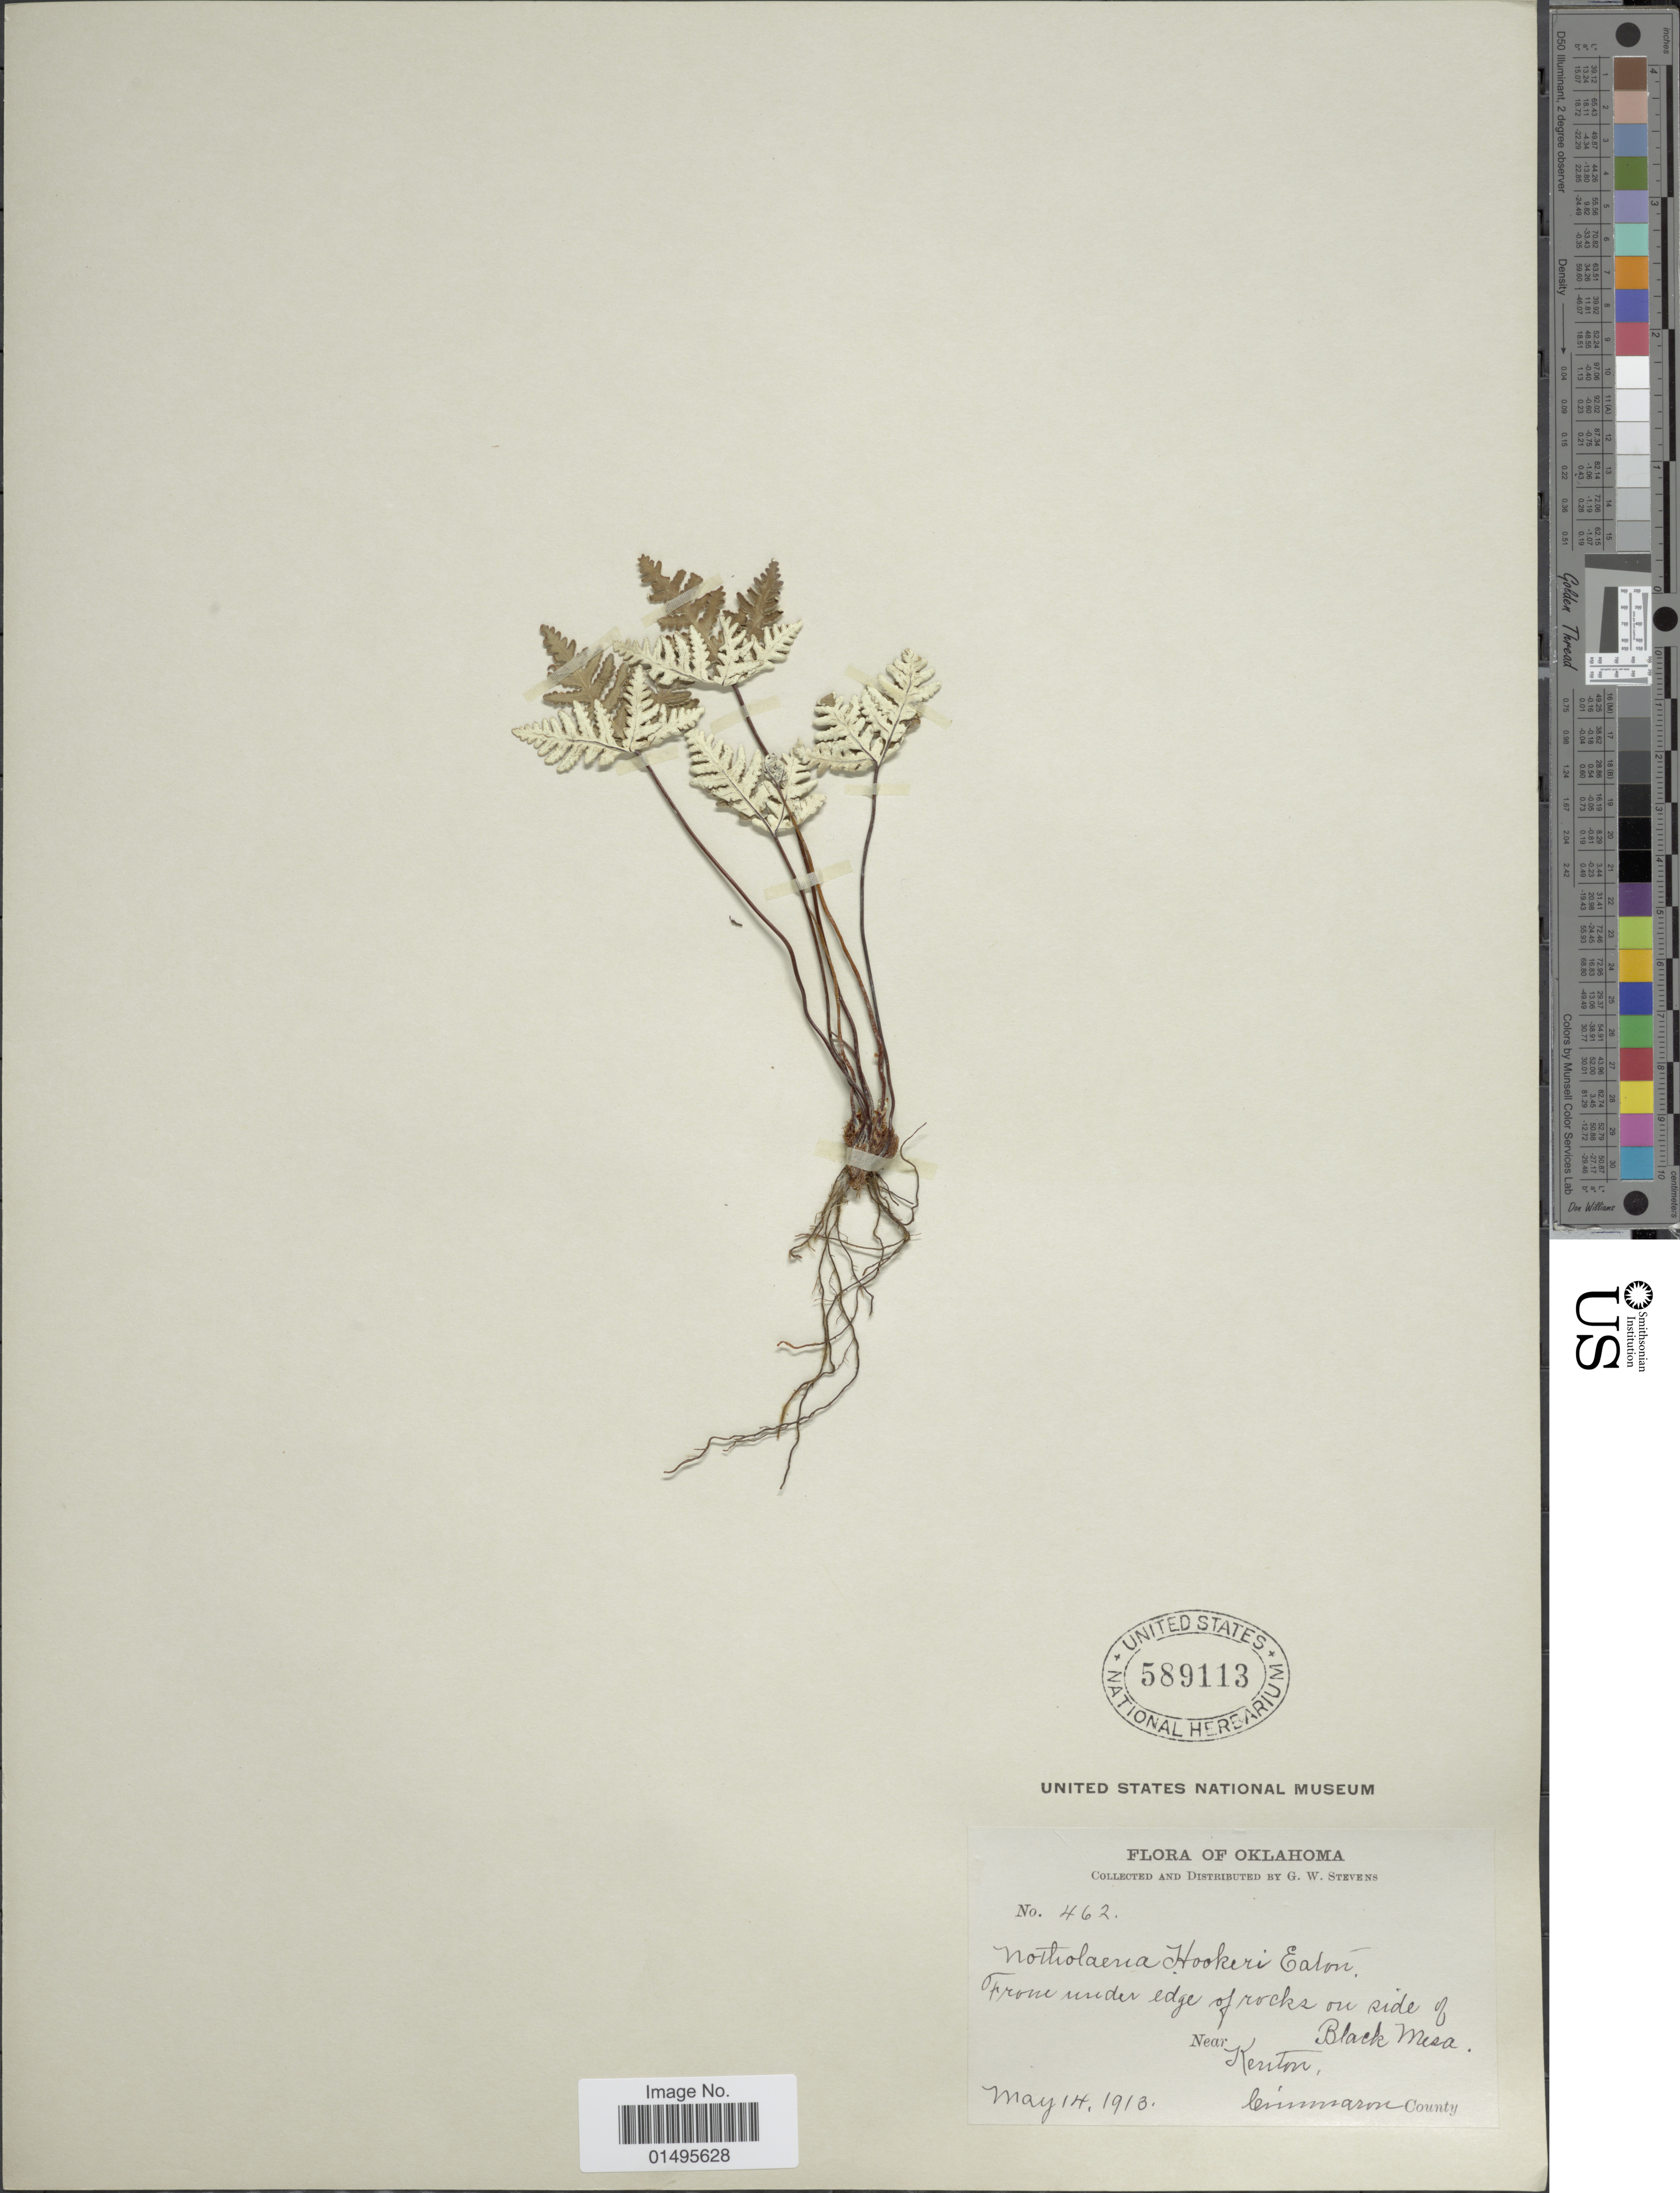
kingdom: Plantae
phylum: Tracheophyta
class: Polypodiopsida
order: Polypodiales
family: Pteridaceae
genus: Notholaena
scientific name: Notholaena standleyi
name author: Maxon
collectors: G. W. Stevens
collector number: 462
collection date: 1913-05-14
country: United States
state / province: Oklahoma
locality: From under edge of rocks on side of Black Mesa. Near Kenton, Cimmaron County.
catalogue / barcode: US 589113